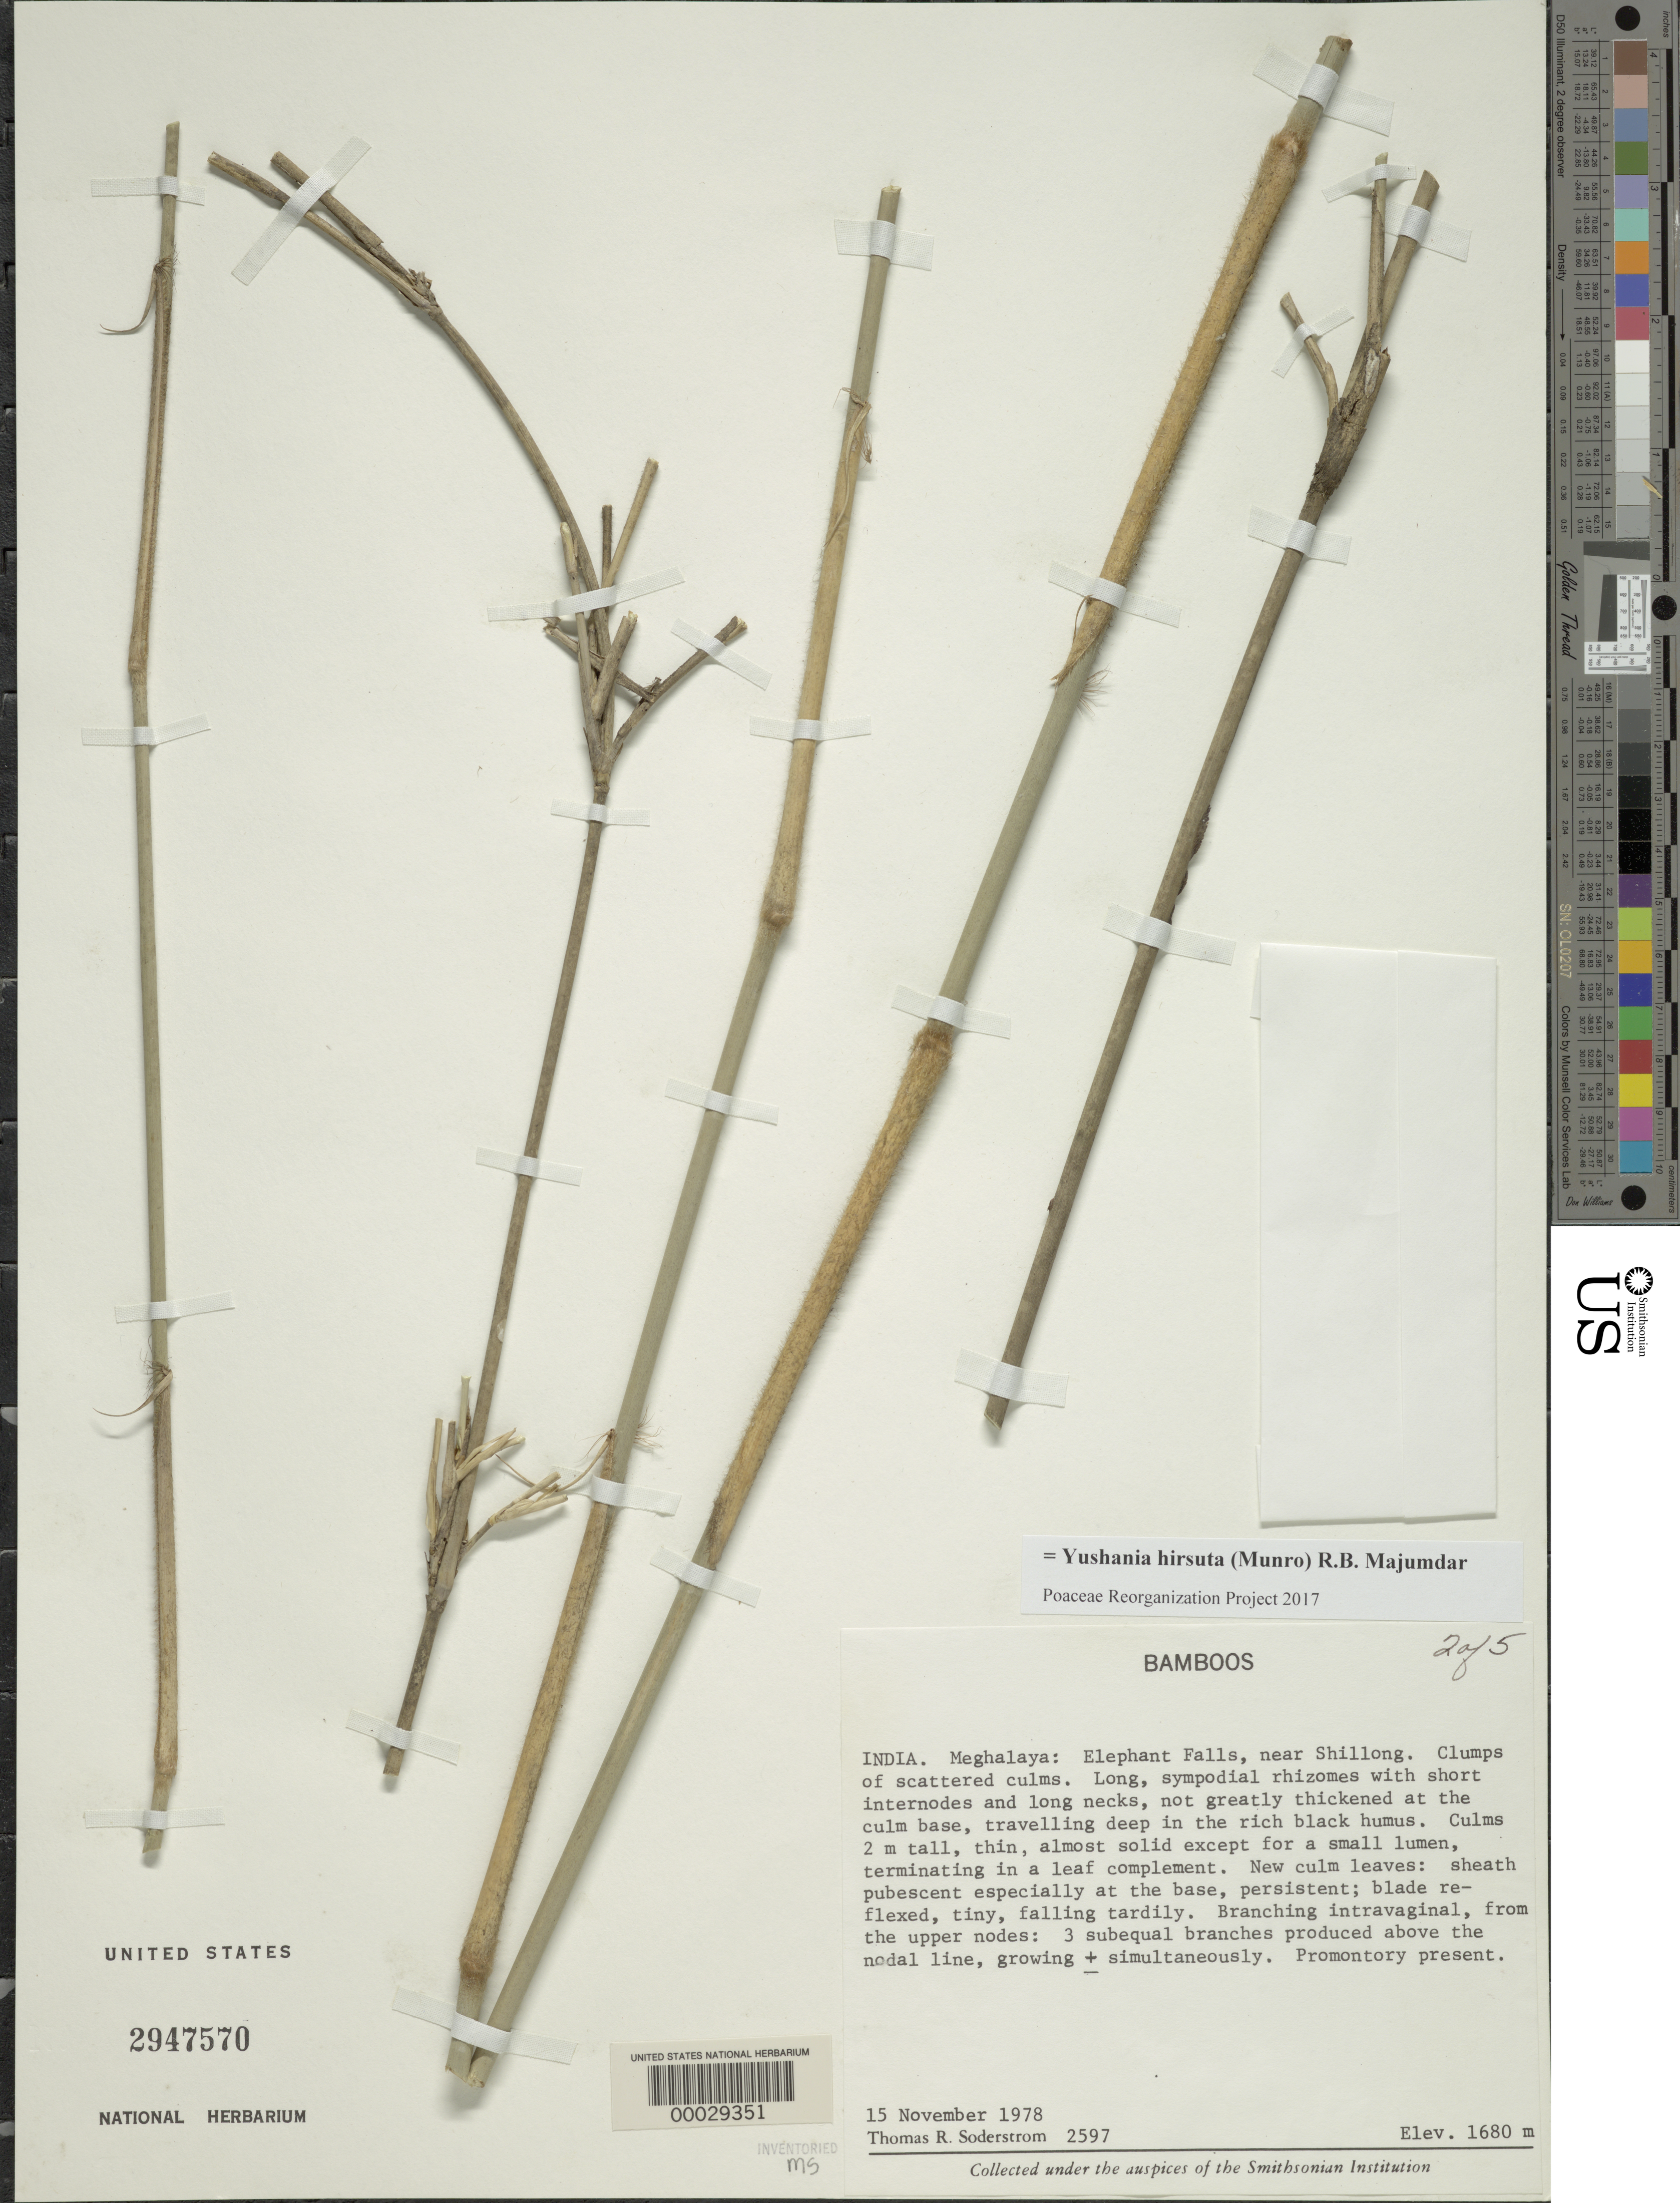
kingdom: Plantae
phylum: Tracheophyta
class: Liliopsida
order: Poales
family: Poaceae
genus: Yushania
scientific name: Yushania hirsuta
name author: (Munro) R.B. Majumdar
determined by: Poaceae Reorganization Project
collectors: T. R. Soderstrom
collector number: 2597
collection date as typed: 15 Nov 1978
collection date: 1978-11-15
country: India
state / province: Meghalaya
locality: Meghalaya, elephant falls, near shillong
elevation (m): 1680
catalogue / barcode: US 2947570